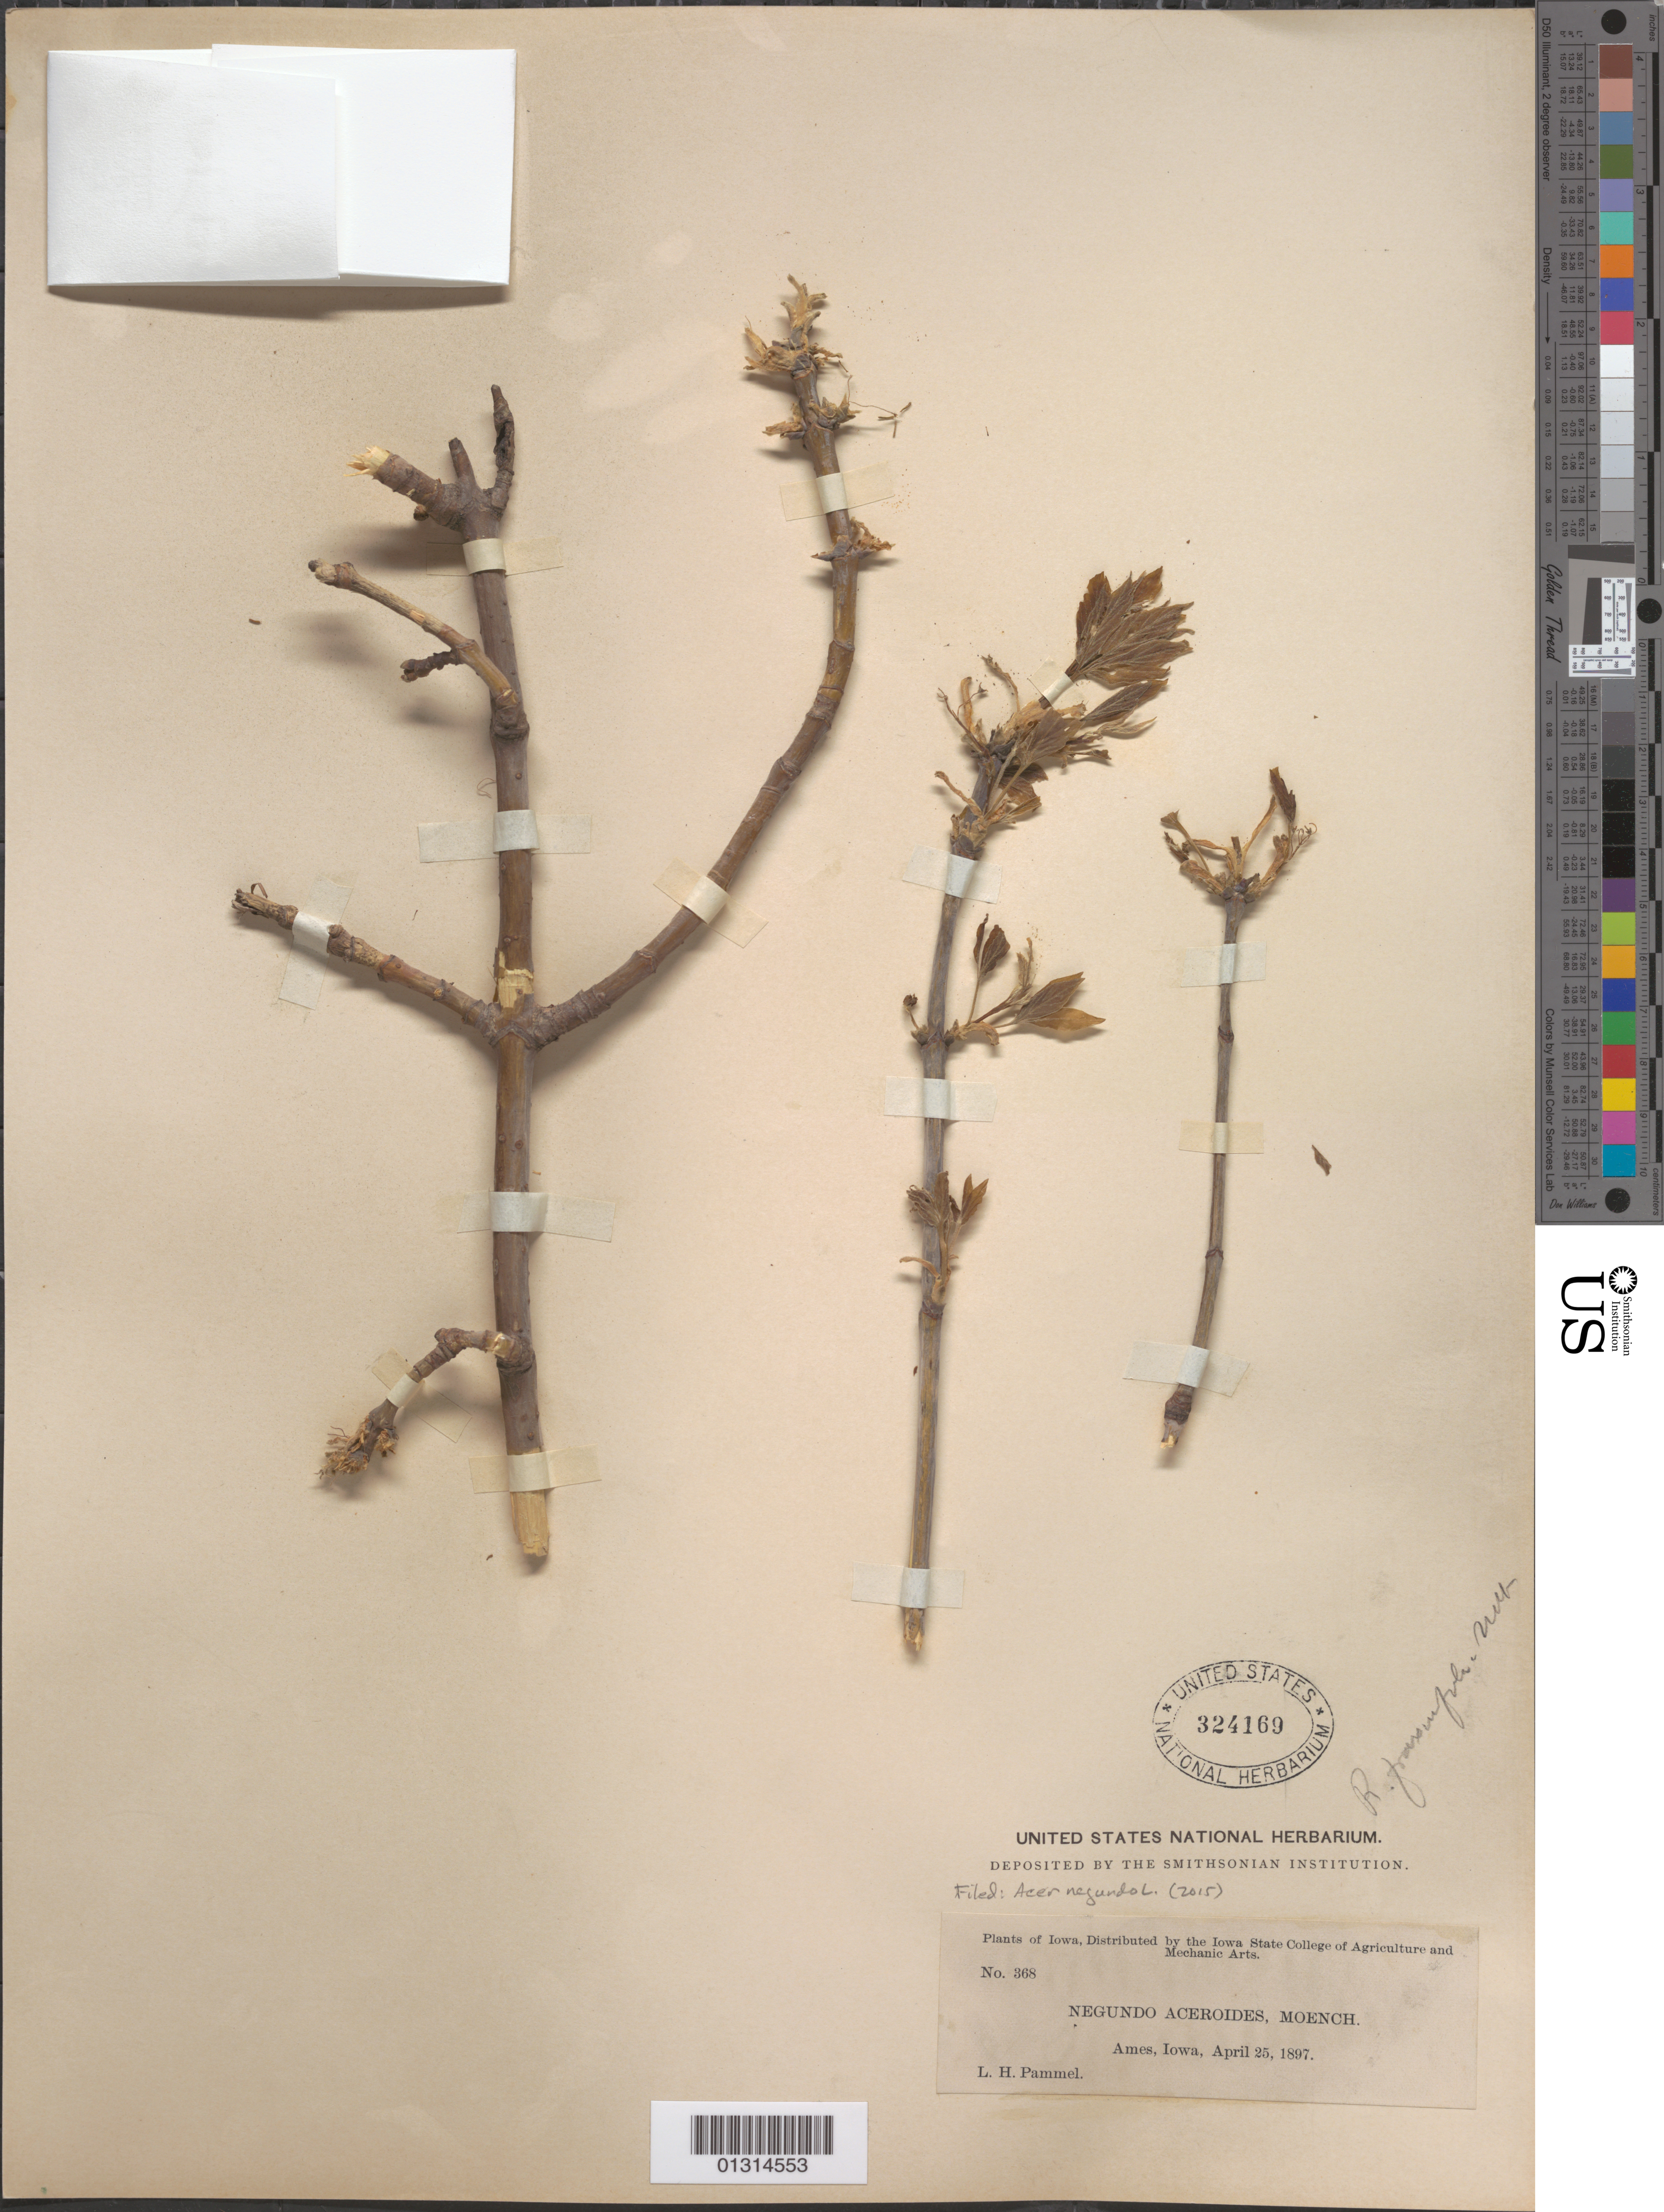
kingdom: Plantae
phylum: Tracheophyta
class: Magnoliopsida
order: Sapindales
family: Sapindaceae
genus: Acer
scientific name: Acer negundo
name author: L.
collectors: L. Pammel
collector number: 368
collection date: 1897-04-25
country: United States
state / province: Iowa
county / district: Story County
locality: Ames.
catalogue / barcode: US 324169